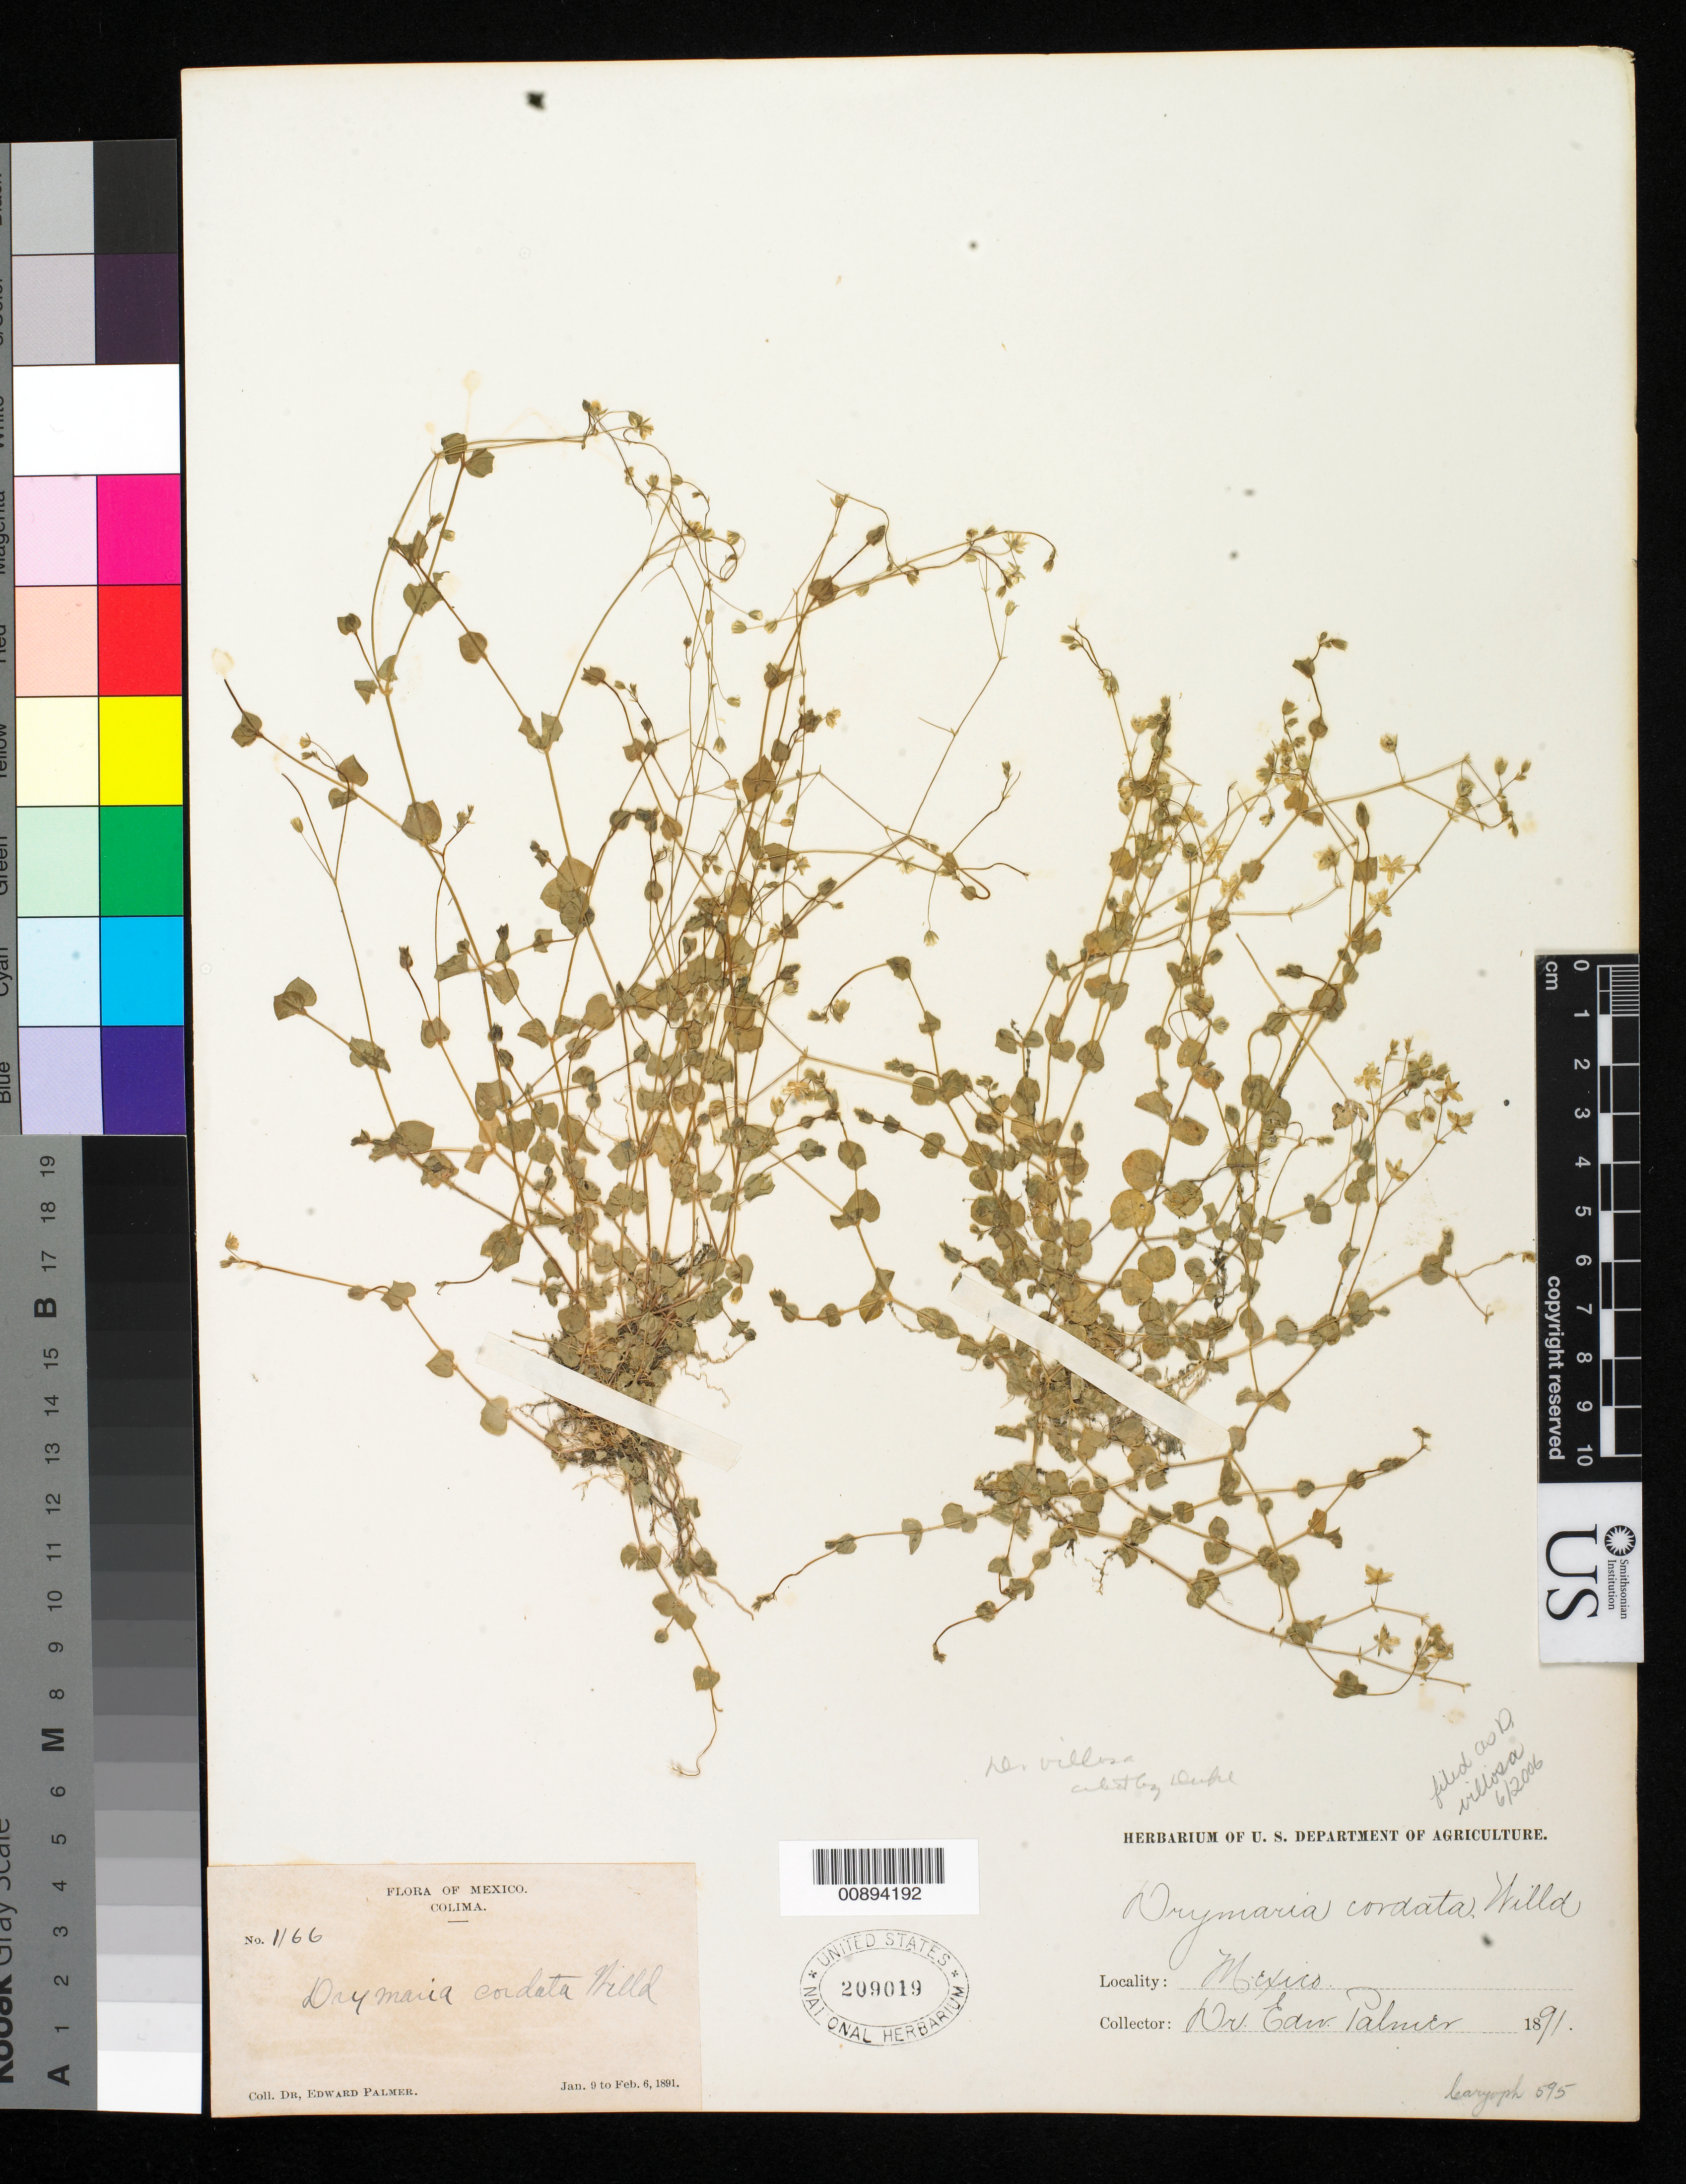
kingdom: Plantae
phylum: Tracheophyta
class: Magnoliopsida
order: Caryophyllales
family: Caryophyllaceae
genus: Drymaria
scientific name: Drymaria villosa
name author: Cham. & Schltdl.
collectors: E. Palmer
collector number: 1166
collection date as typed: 09 Jan 1891 to 06 Feb 1891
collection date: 1891-01-09/1891-02-06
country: Mexico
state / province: Colima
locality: Colima.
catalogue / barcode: US 209019